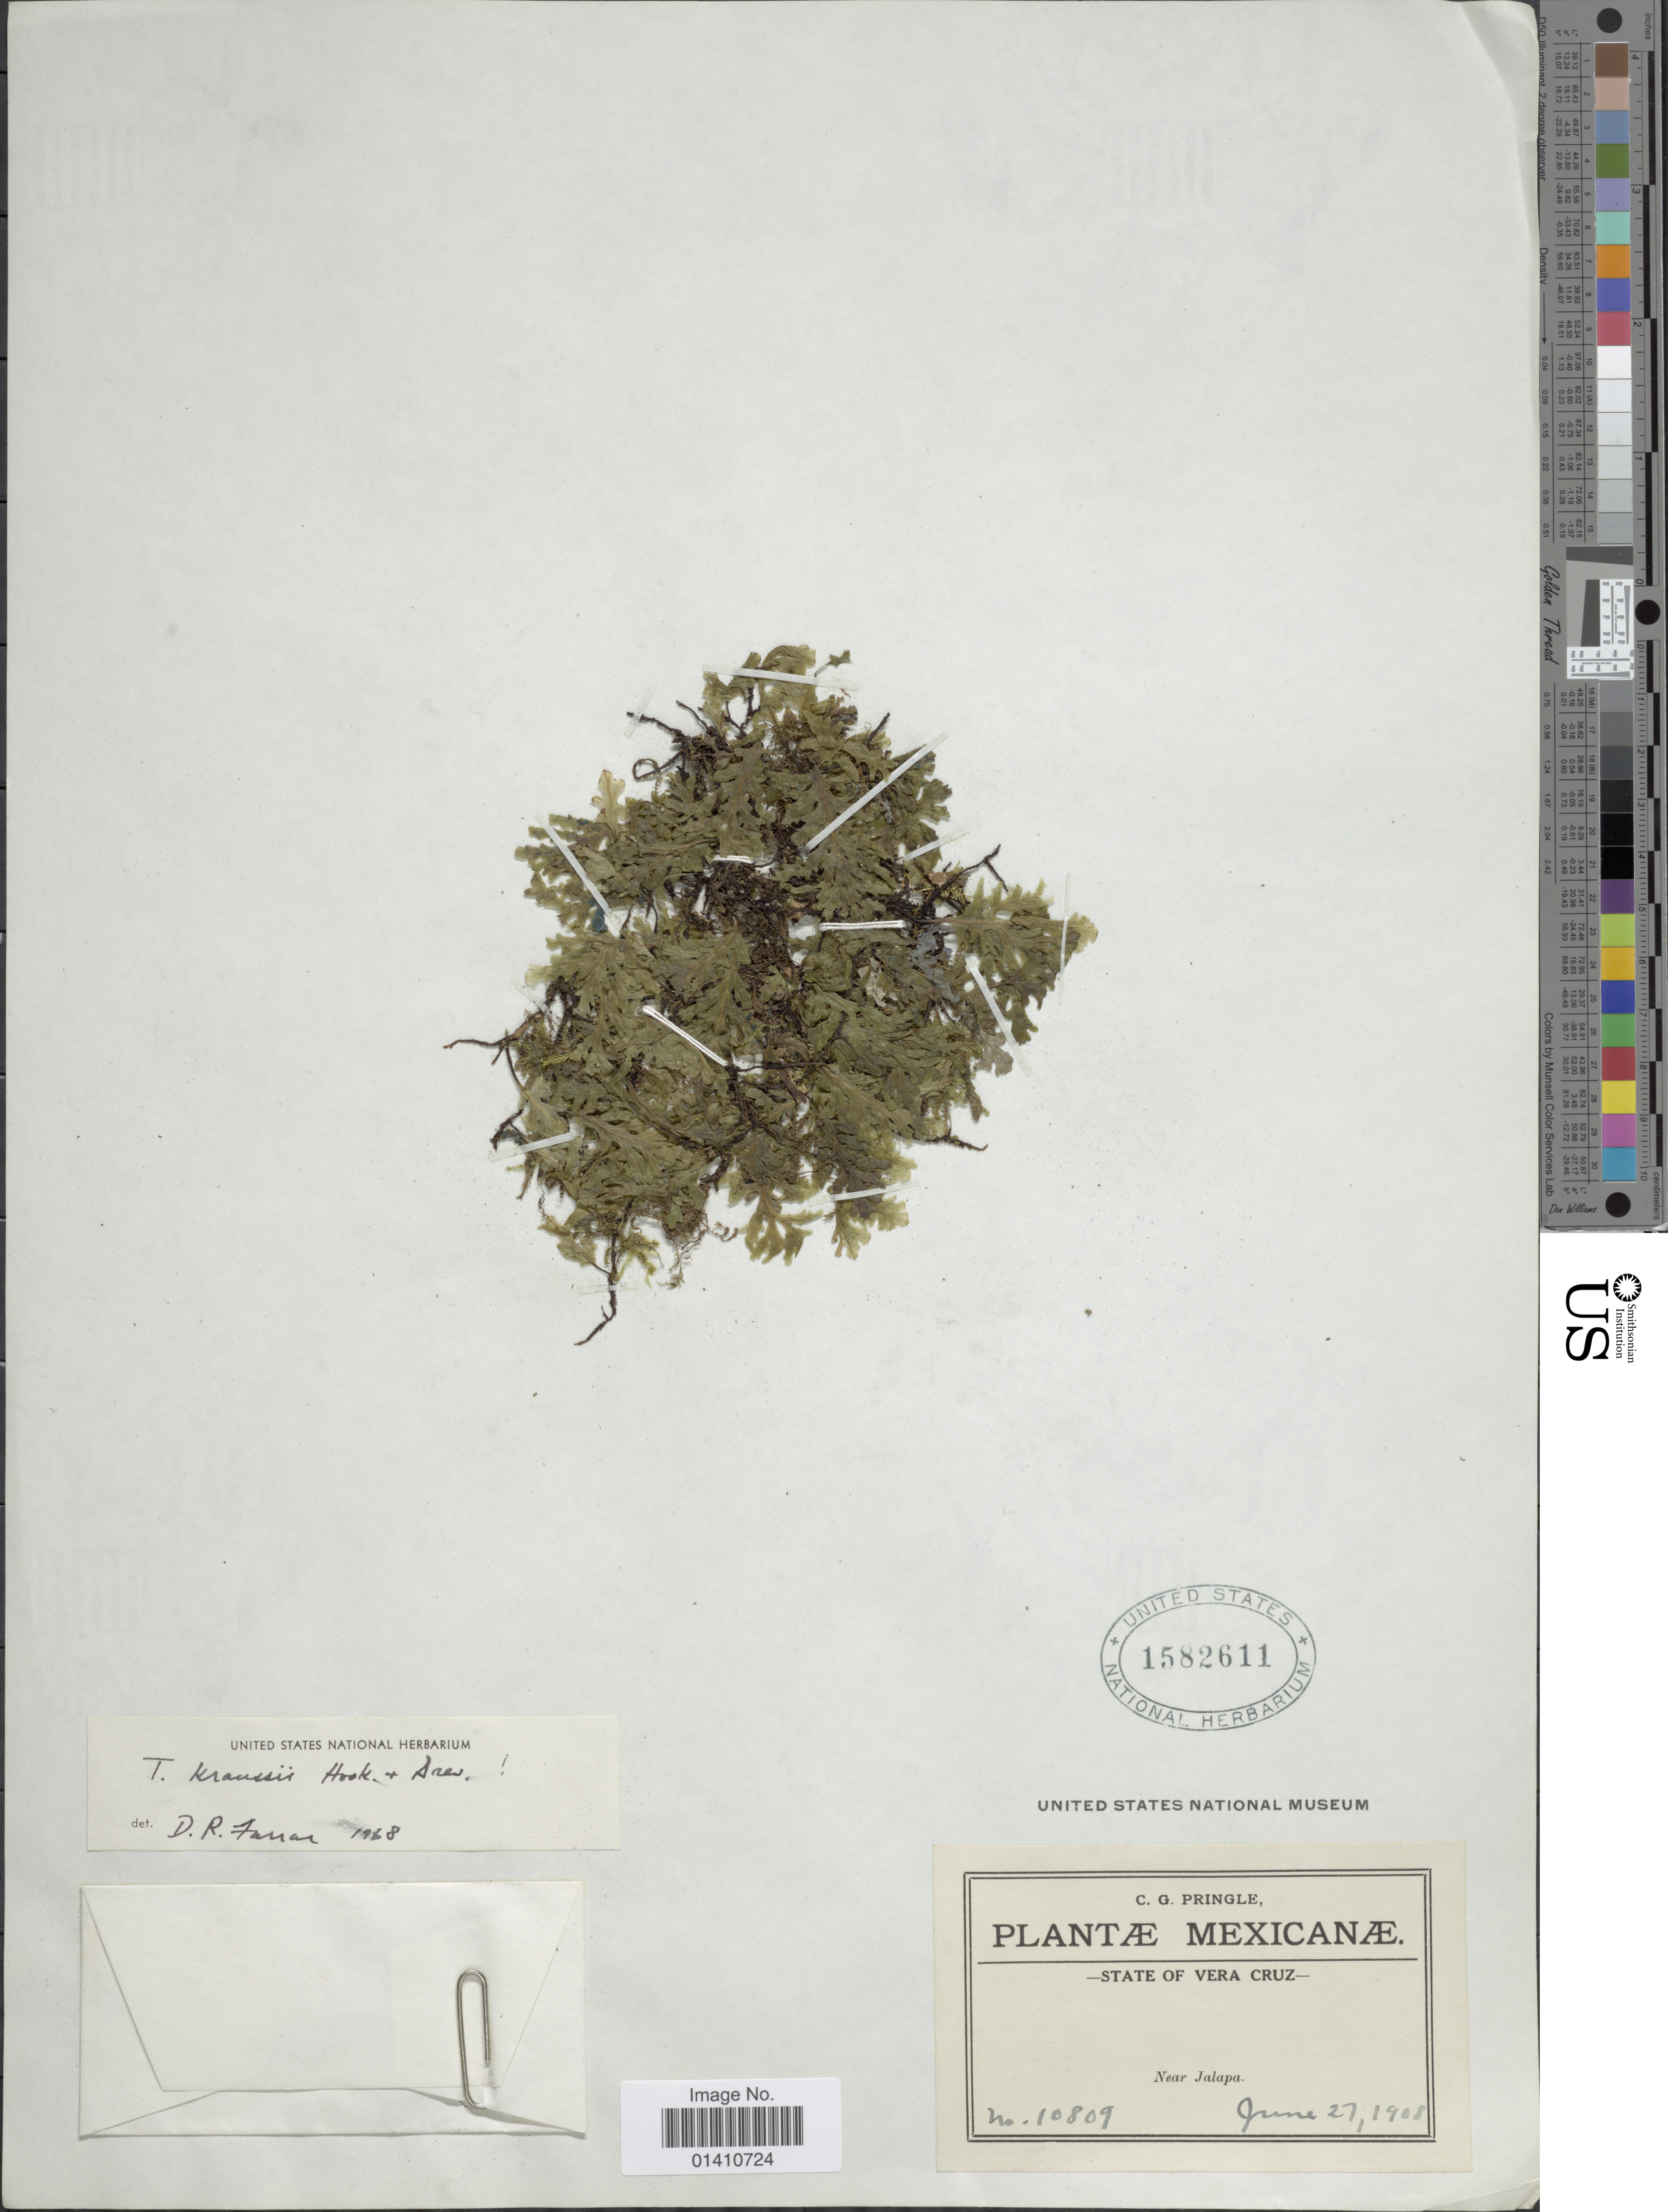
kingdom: Plantae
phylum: Tracheophyta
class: Polypodiopsida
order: Hymenophyllales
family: Hymenophyllaceae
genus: Didymoglossum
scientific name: Didymoglossum kraussii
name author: (Hook. & Grev.) C. Presl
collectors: C. G. Pringle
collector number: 10809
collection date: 1908-06-27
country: Mexico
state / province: Veracruz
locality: Near Jalapa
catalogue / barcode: US 1582611